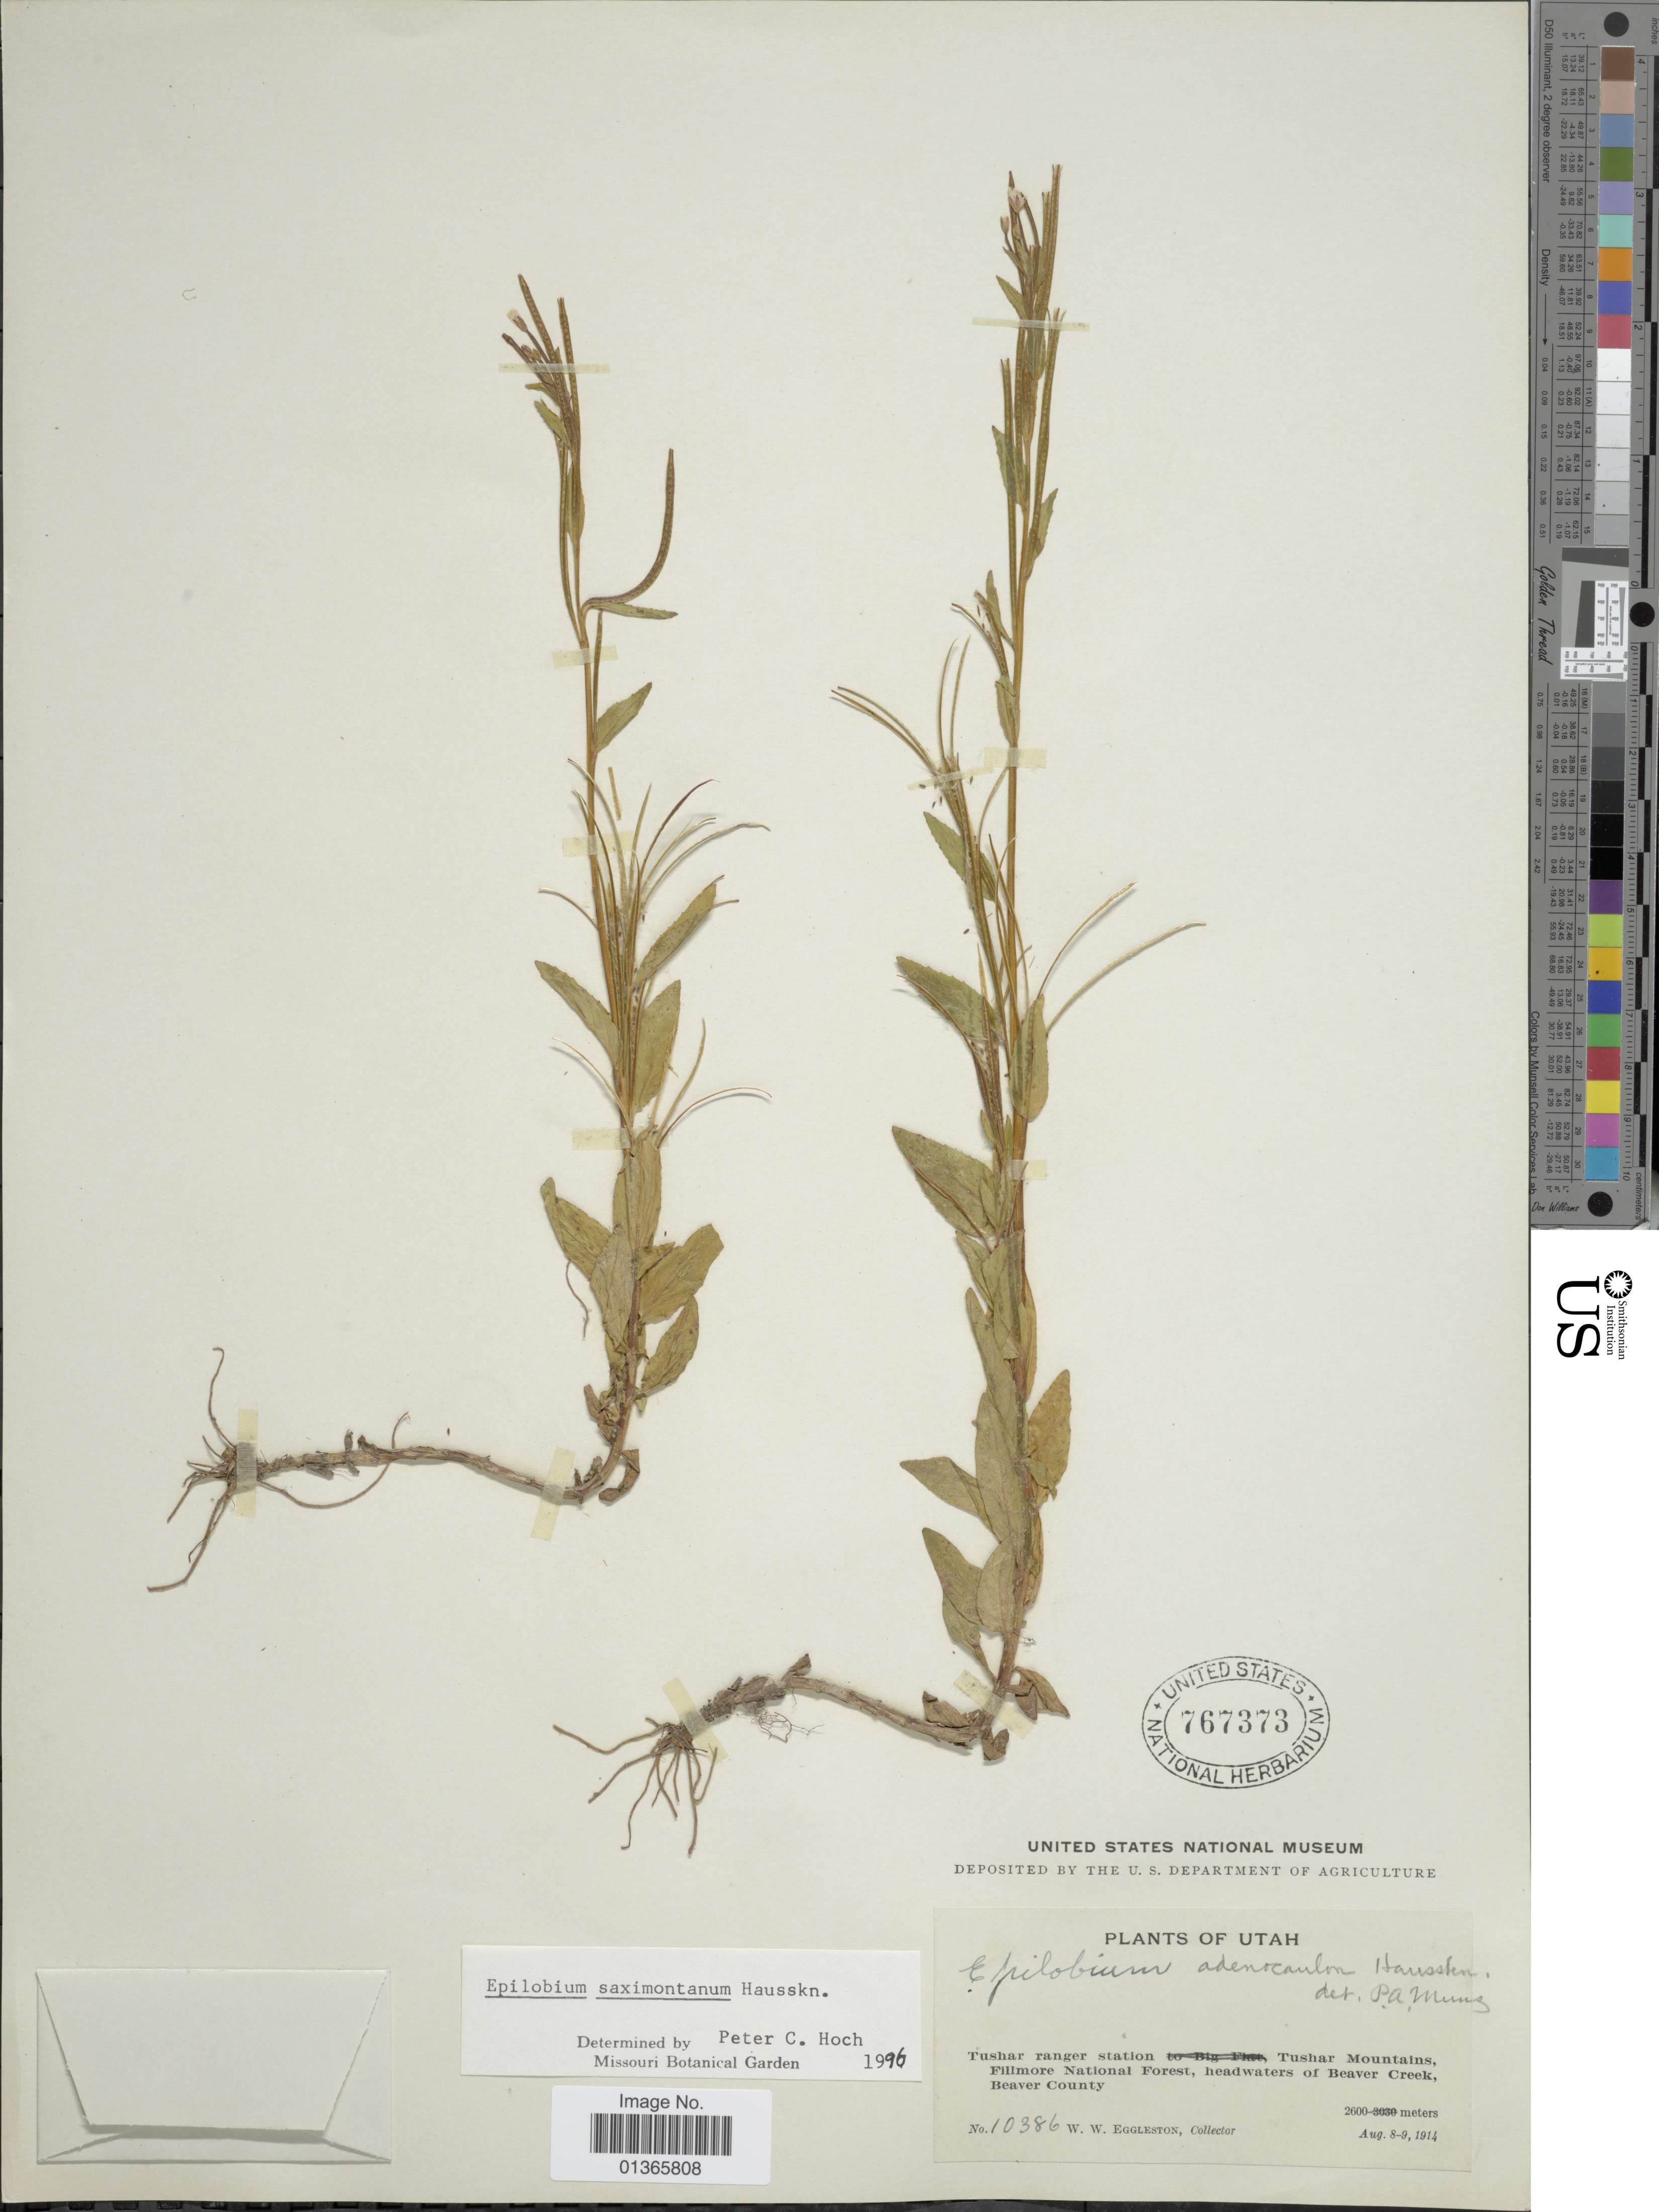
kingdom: Plantae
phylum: Tracheophyta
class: Magnoliopsida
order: Myrtales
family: Onagraceae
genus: Epilobium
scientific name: Epilobium saximontanum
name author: Hausskn.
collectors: W. W. Eggleston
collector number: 10386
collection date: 1914-08-08/1914-08-09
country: United States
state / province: Utah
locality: Tushar ranger station, Tushar Mountains, Fillmore National Forest, headwaters of Beaver Creek, Beaver County.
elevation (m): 2600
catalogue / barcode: US 767373